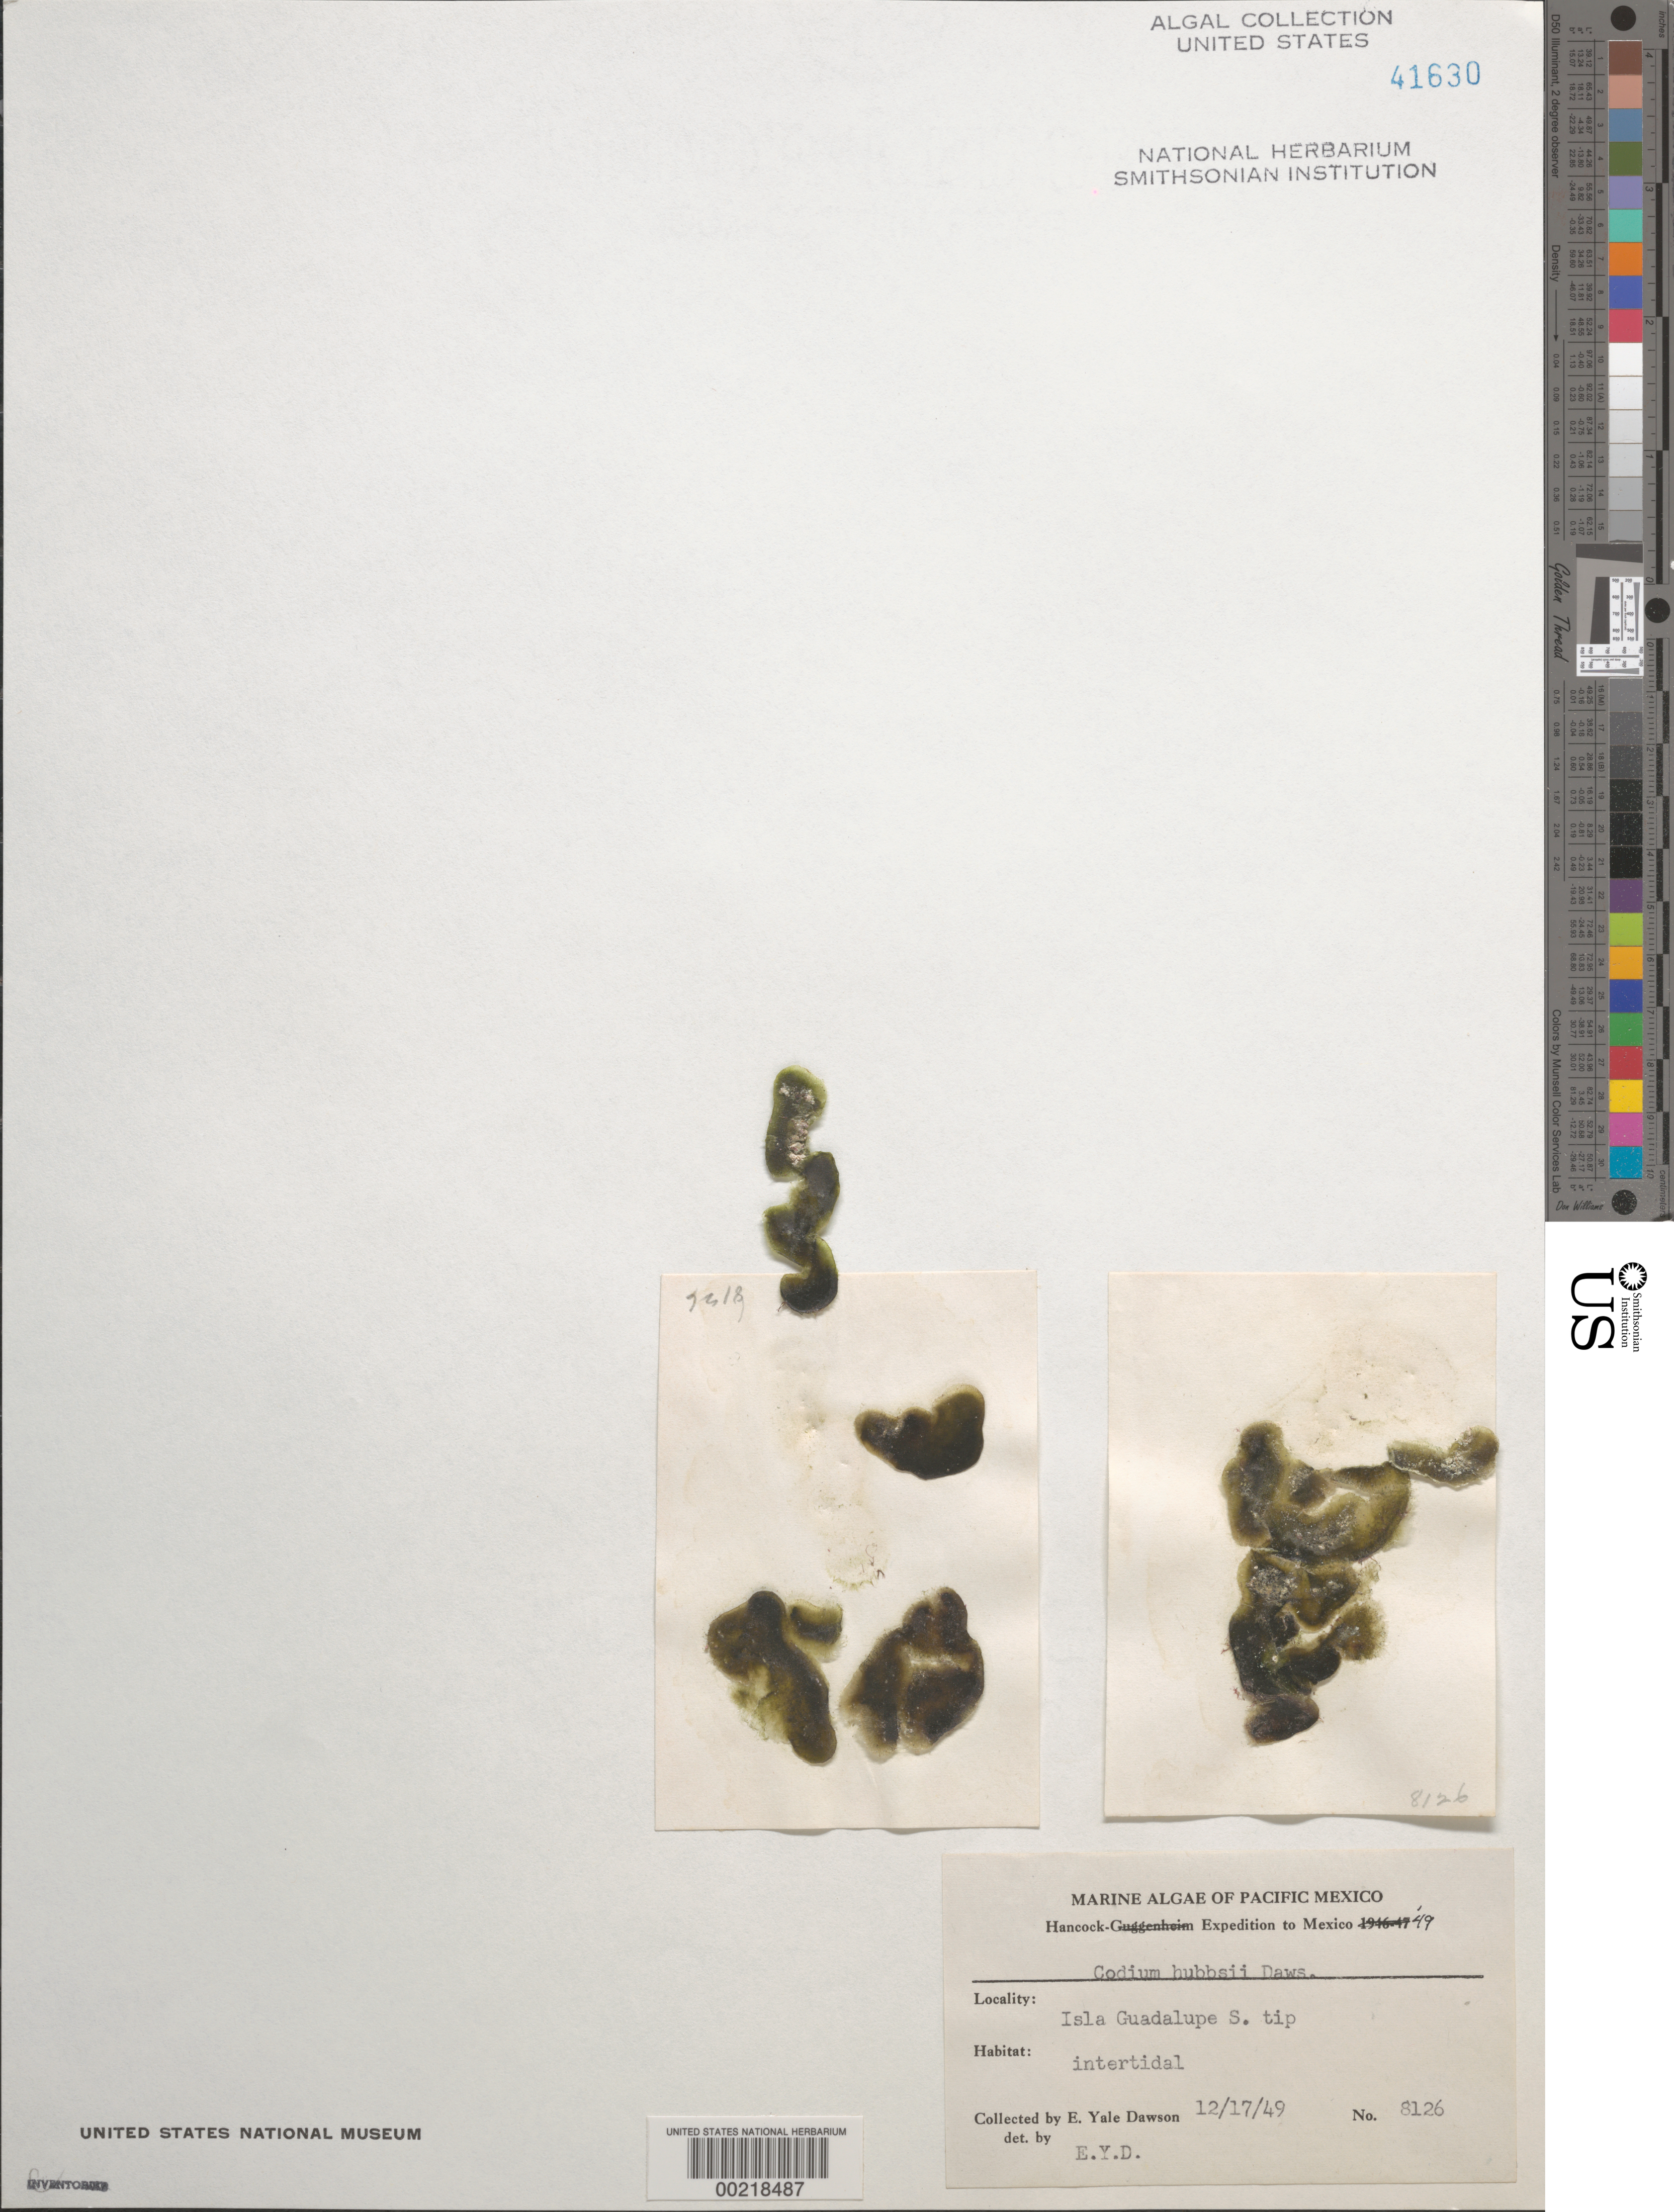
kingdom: Plantae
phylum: Chlorophyta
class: Ulvophyceae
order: Bryopsidales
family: Codiaceae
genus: Codium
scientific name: Codium hubbsii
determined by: Dawson, E. Y.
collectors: E. Y. Dawson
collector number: EYD 8126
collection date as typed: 17 December 1949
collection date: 1949-12-17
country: Mexico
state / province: Baja California Norte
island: Isla Guadalupe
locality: southern tip, Guadalupe island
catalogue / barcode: US 41630